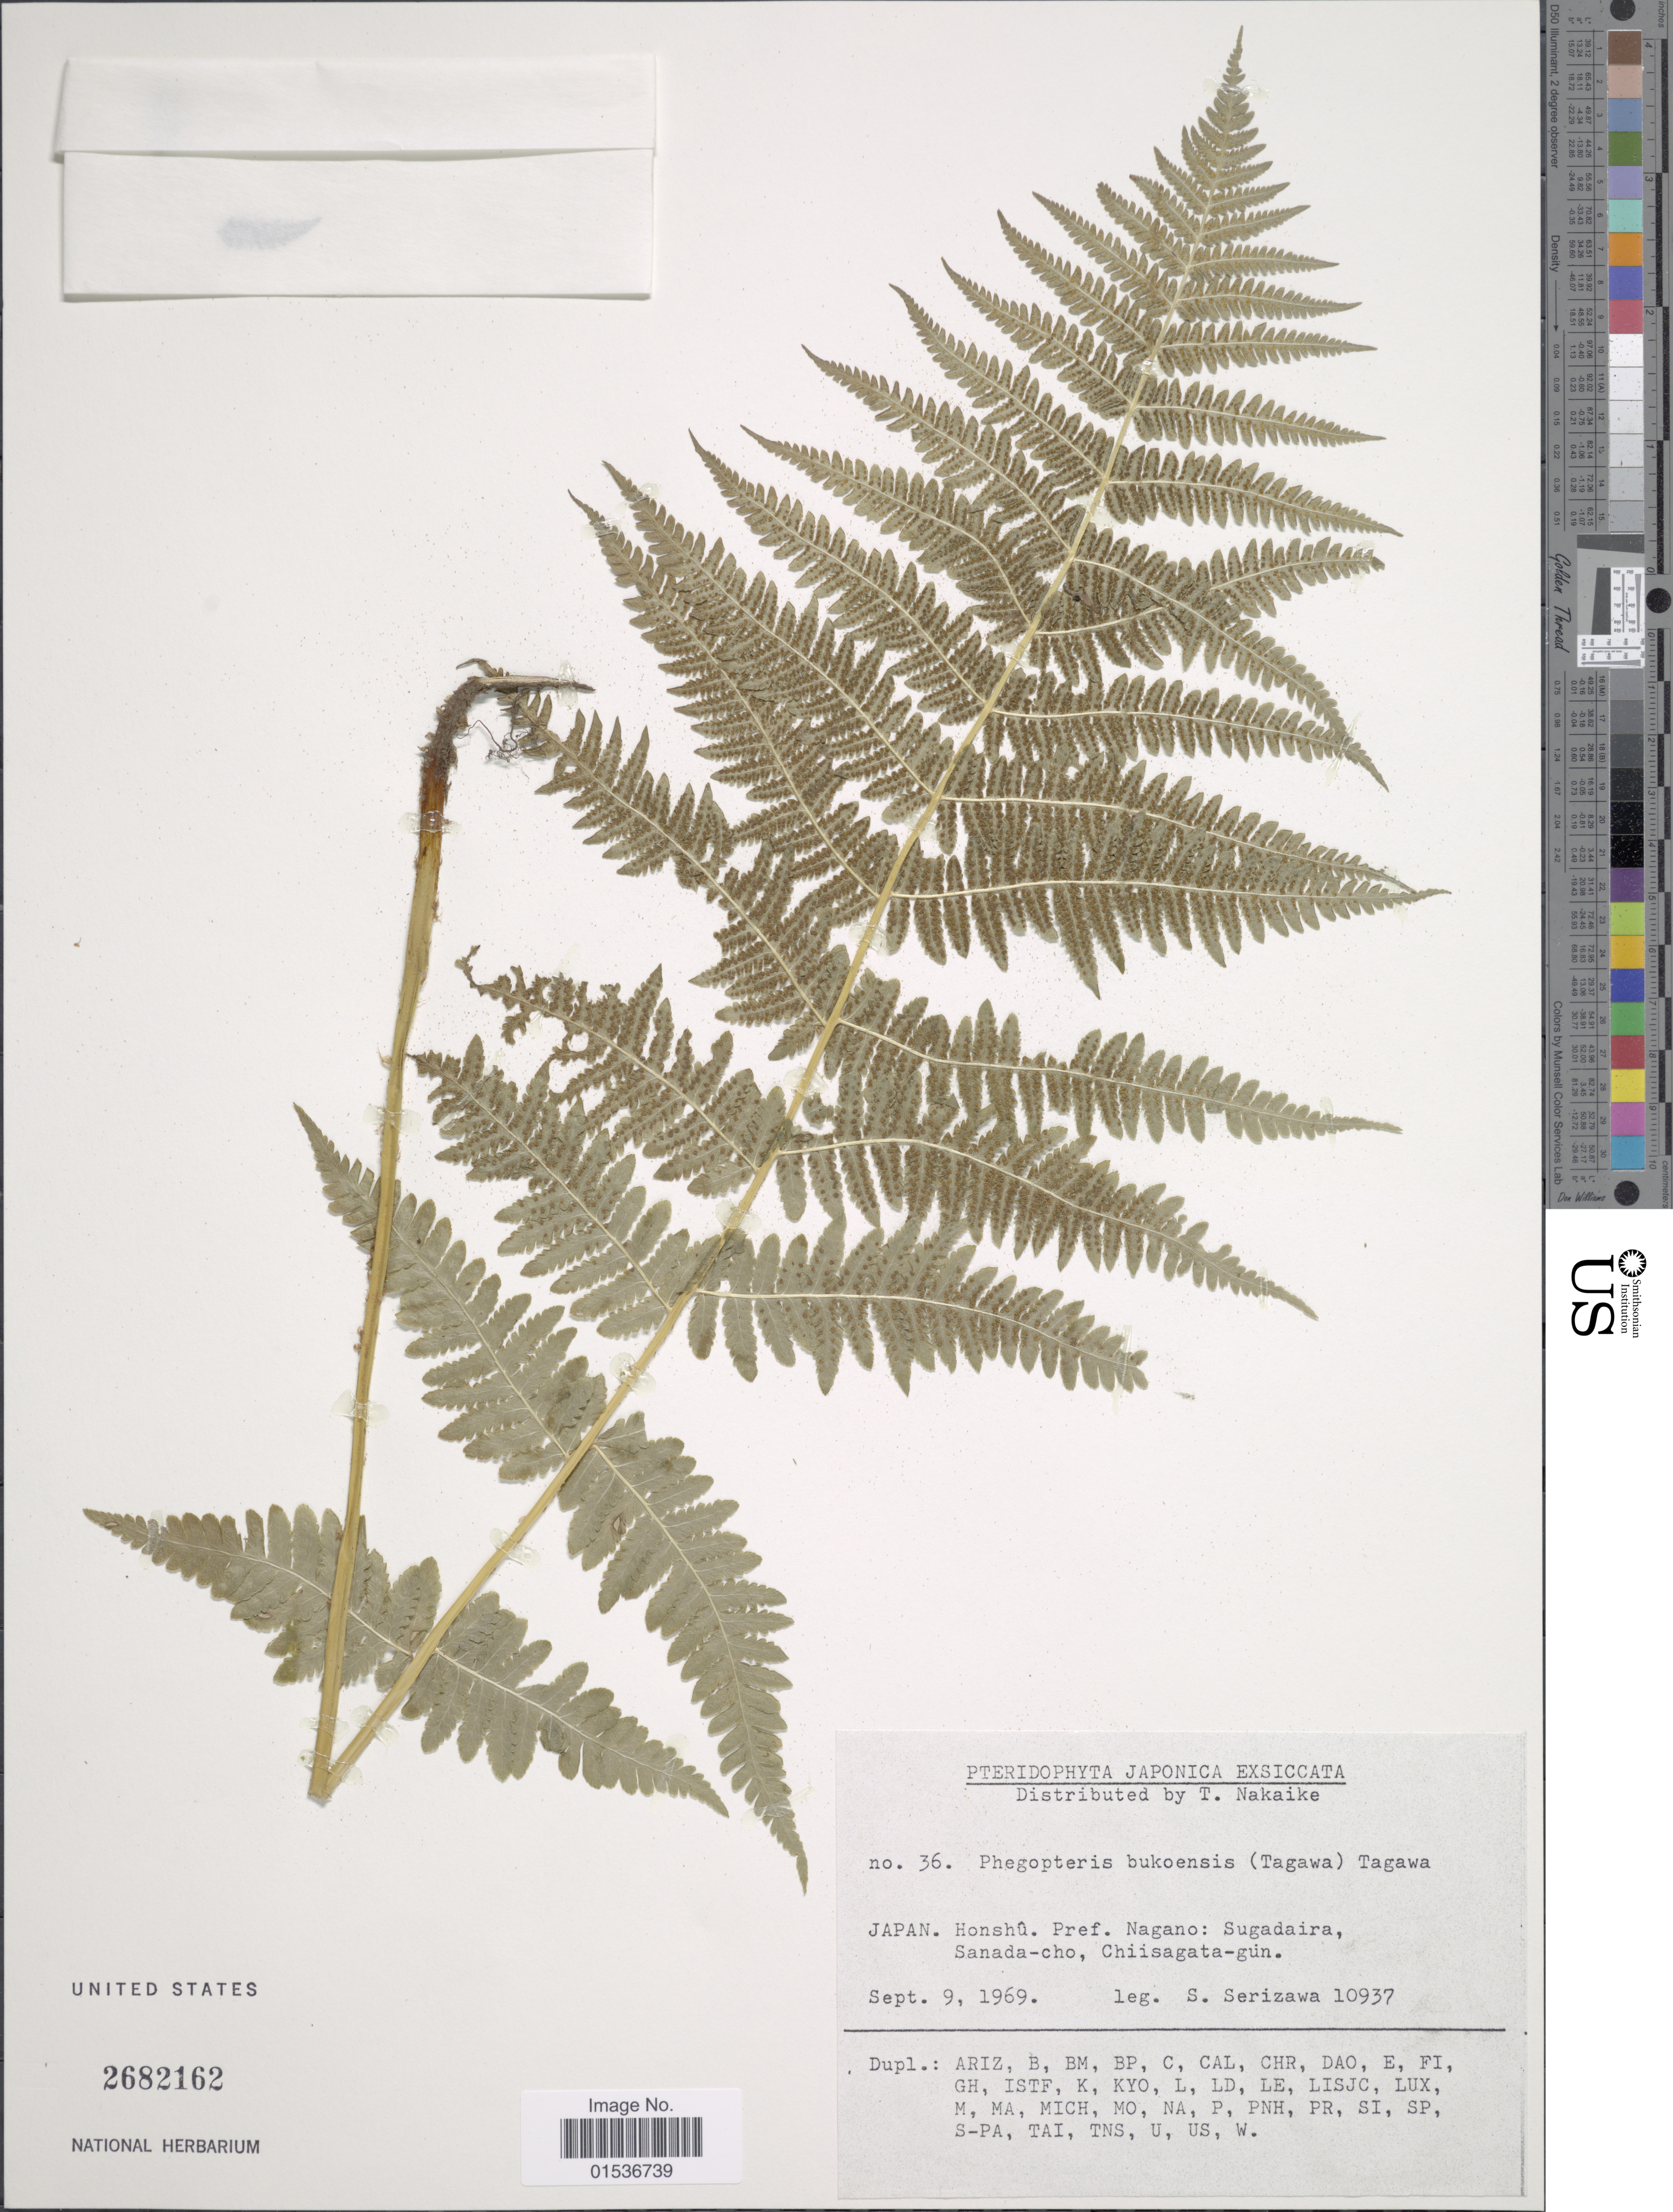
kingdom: Plantae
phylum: Tracheophyta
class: Polypodiopsida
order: Polypodiales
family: Thelypteridaceae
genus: Pseudophegopteris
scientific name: Pseudophegopteris bukoensis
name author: (Tagawa) Holttum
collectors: S. Serizawa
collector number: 10937/36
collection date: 1969-09-09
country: Japan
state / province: Nagano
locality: Japan. Honshu. Pref. Nagano: Sugadaira, Sanada-cho, Chiisagata-gun.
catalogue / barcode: US 2682162